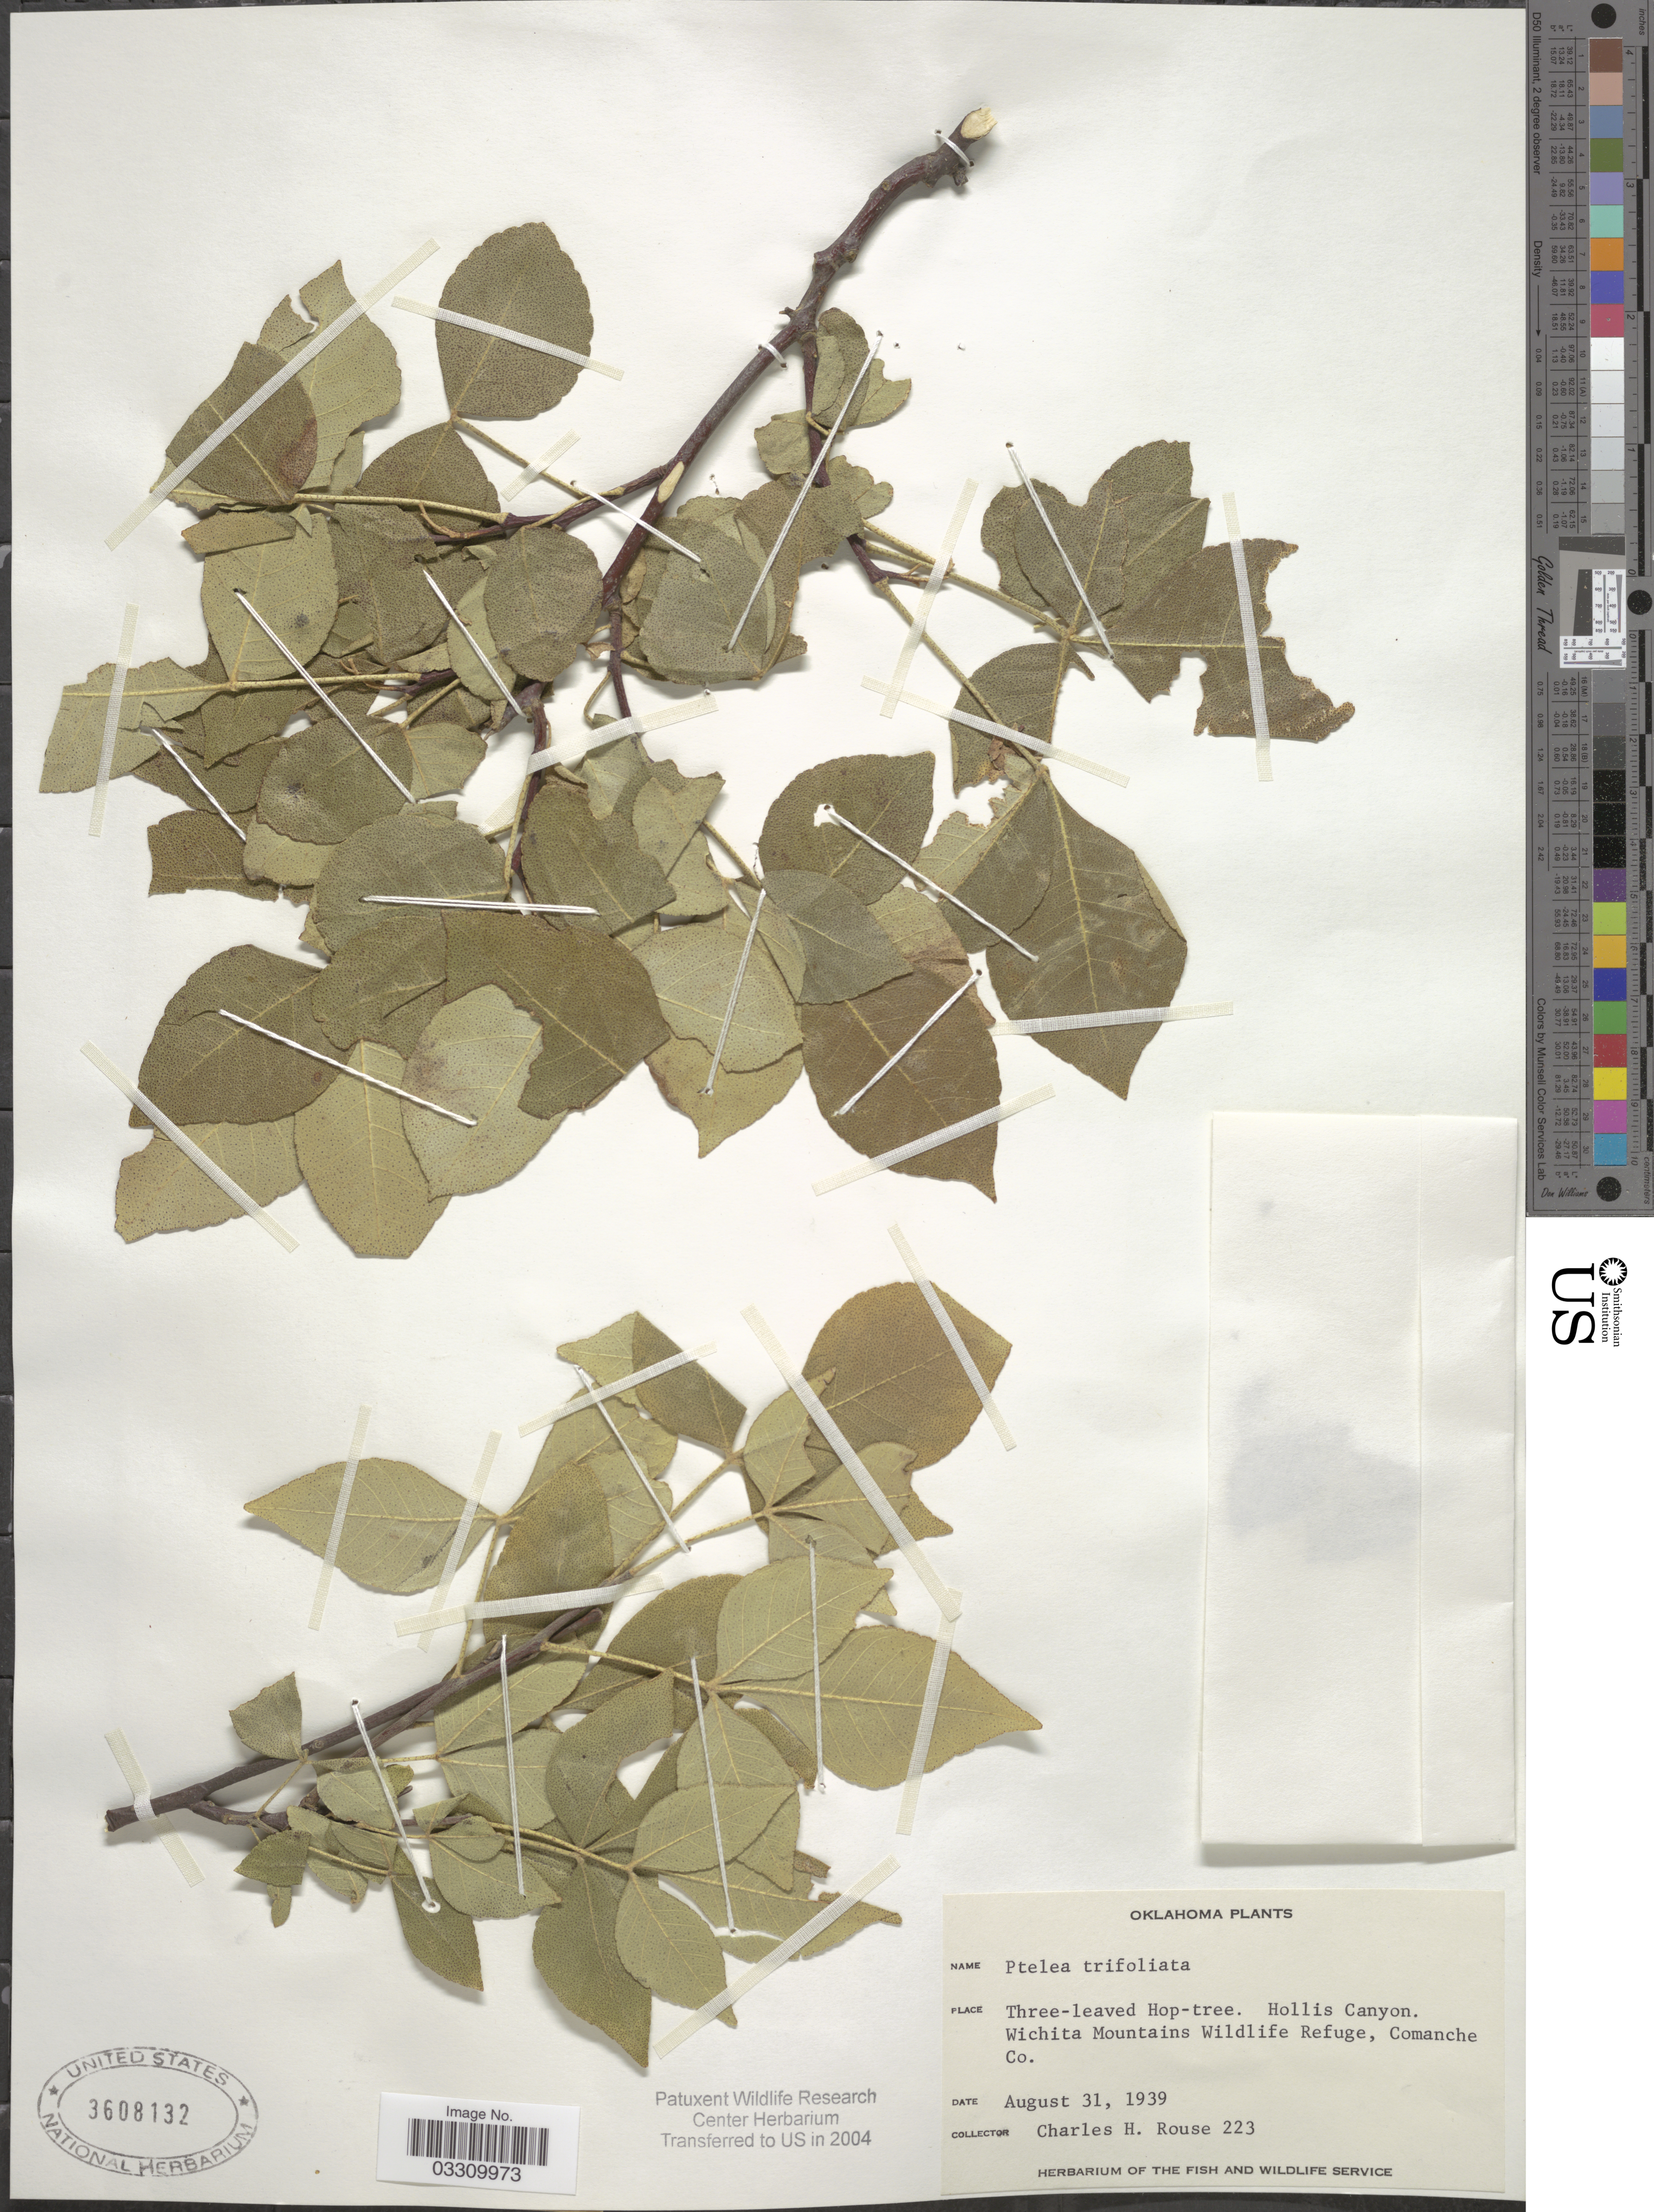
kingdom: Plantae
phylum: Tracheophyta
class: Magnoliopsida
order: Sapindales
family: Rutaceae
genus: Ptelea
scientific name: Ptelea trifoliata subsp. trifoliata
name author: L.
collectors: C. Rouse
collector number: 223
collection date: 1939-08-31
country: United States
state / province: Oklahoma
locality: Three-leaved Hop-tree. Hollis Canyon. Wichita Mountains Wildlife Refuge, Comanche Co.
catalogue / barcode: US 3608132